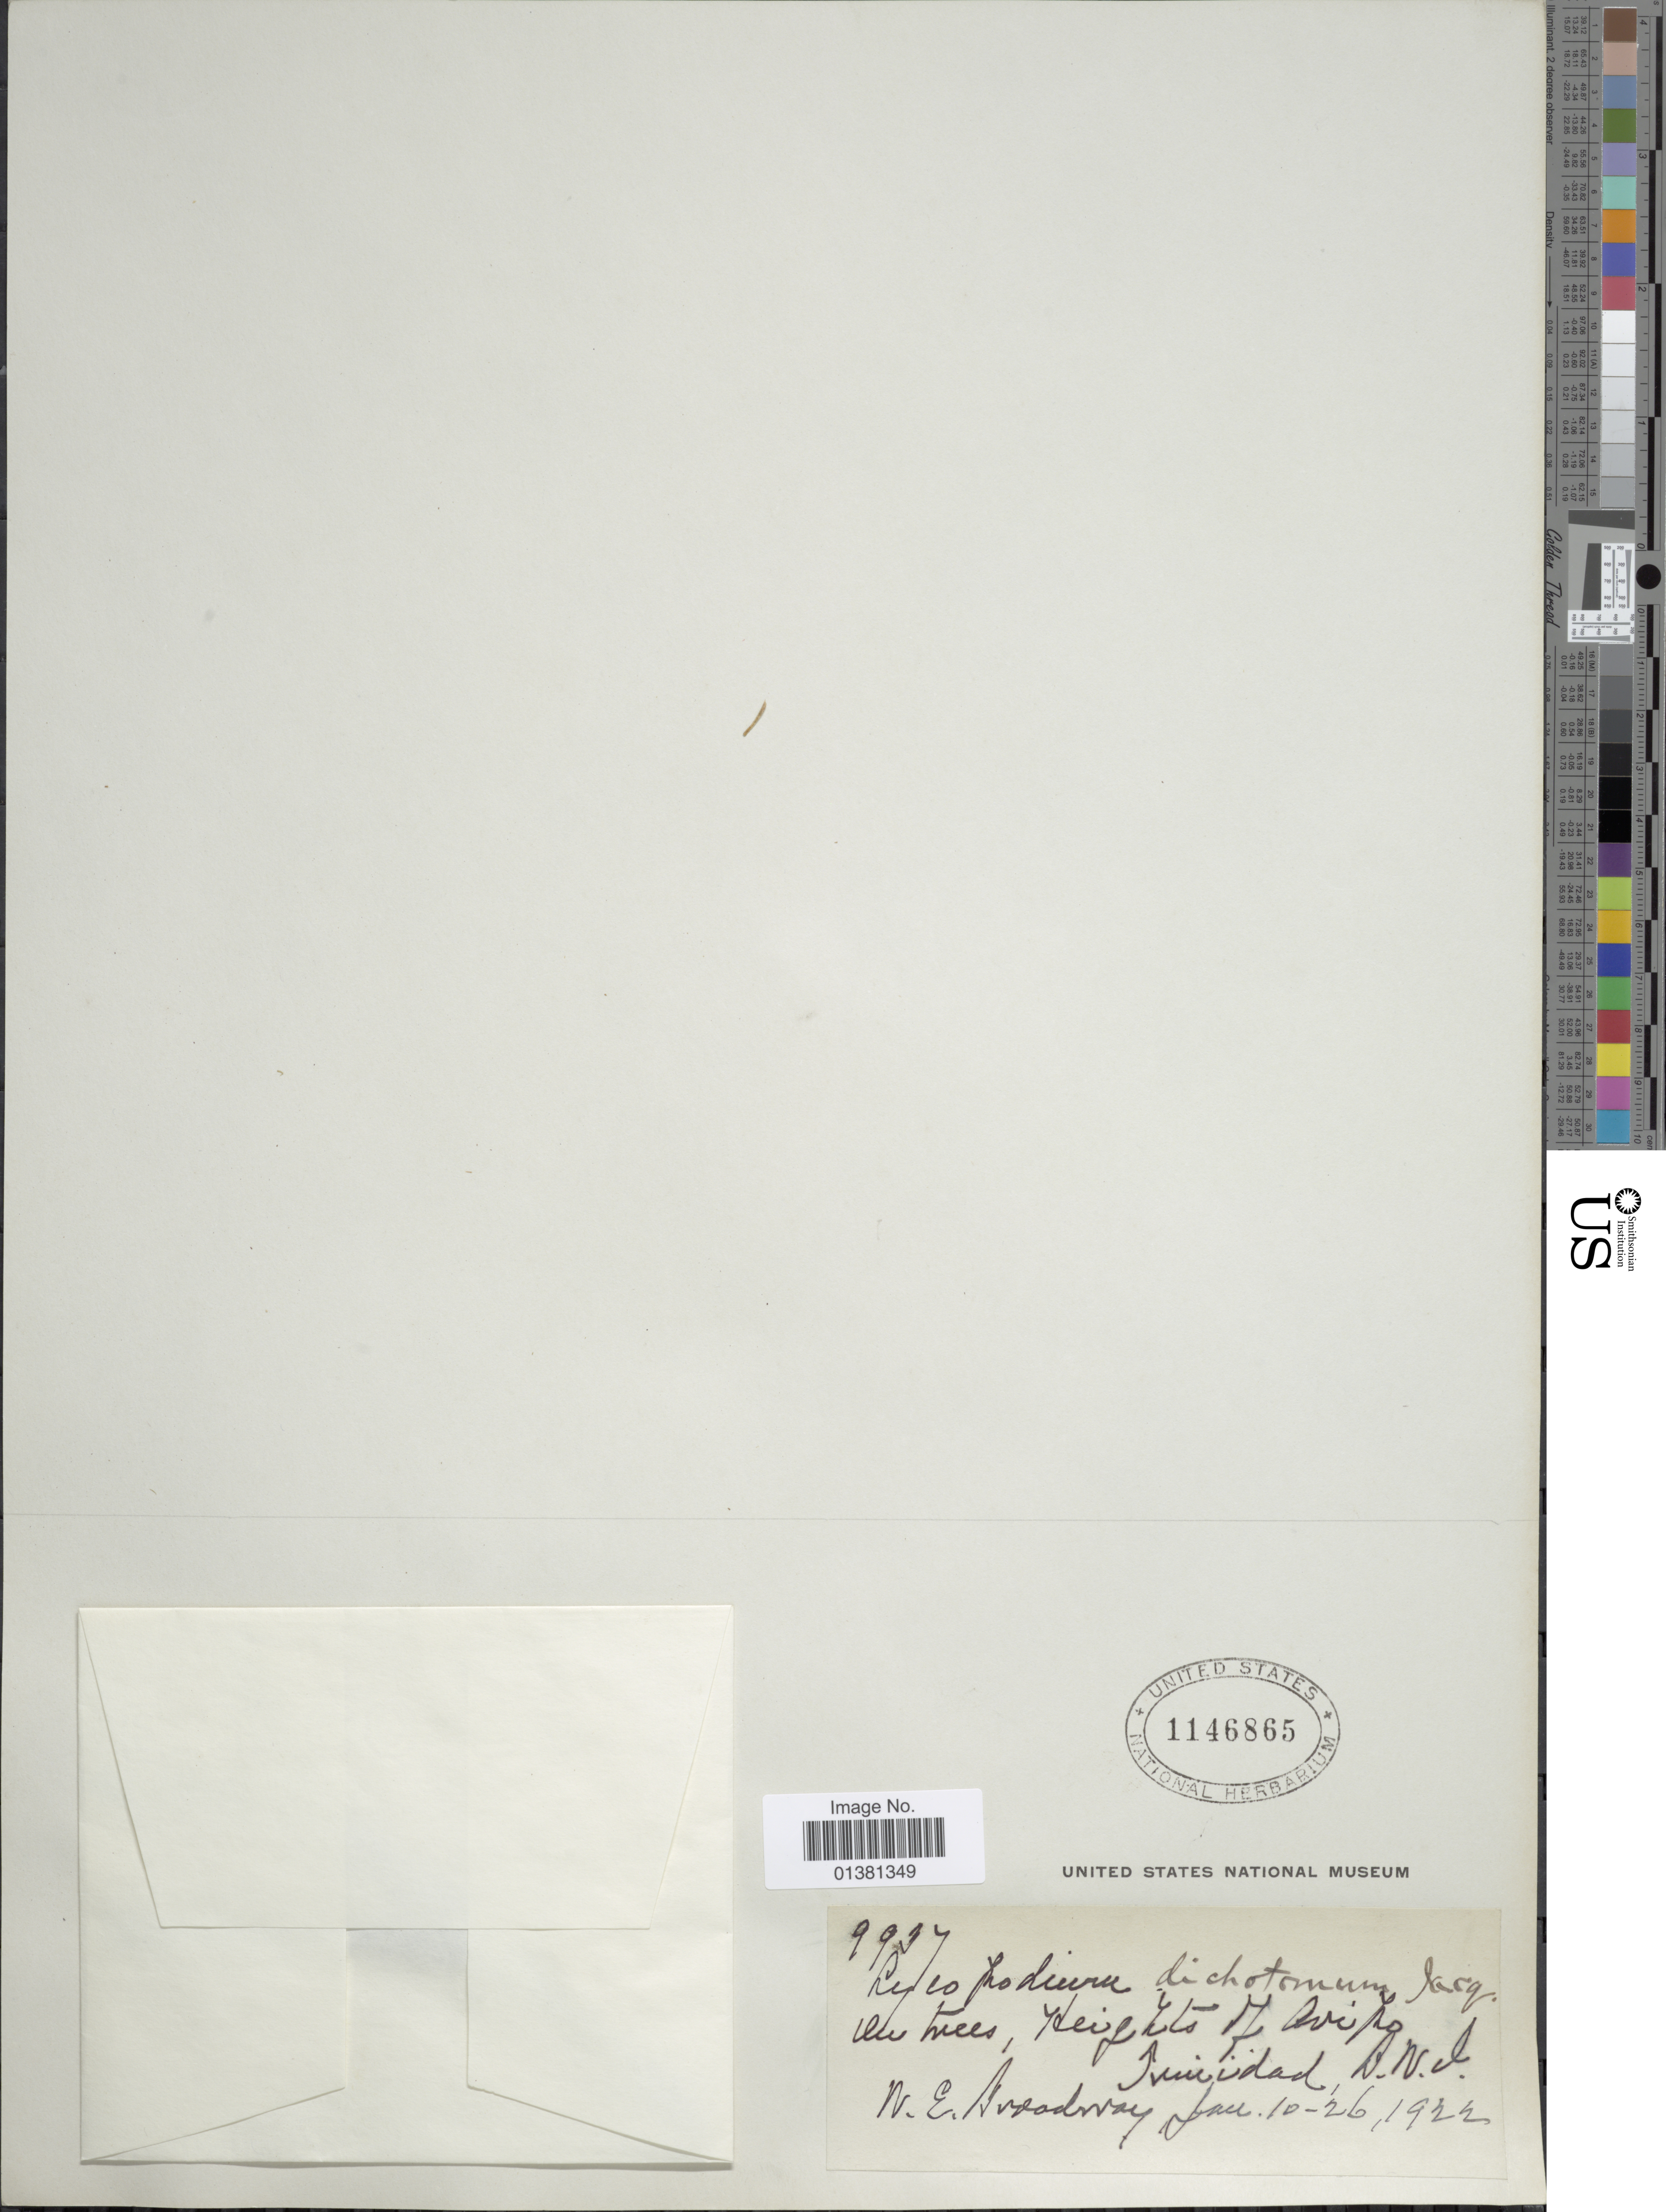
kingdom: Plantae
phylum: Tracheophyta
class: Lycopodiopsida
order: Lycopodiales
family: Lycopodiaceae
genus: Phlegmariurus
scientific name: Phlegmariurus dichotomus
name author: (Jacq.) W.H. Wagner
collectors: W. E. Broadway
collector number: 9937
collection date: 1922-01-10/1922-01-26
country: Trinidad and Tobago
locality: On trees, Heights of Aripo, Trinidad. B.W.I.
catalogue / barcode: US 1146865